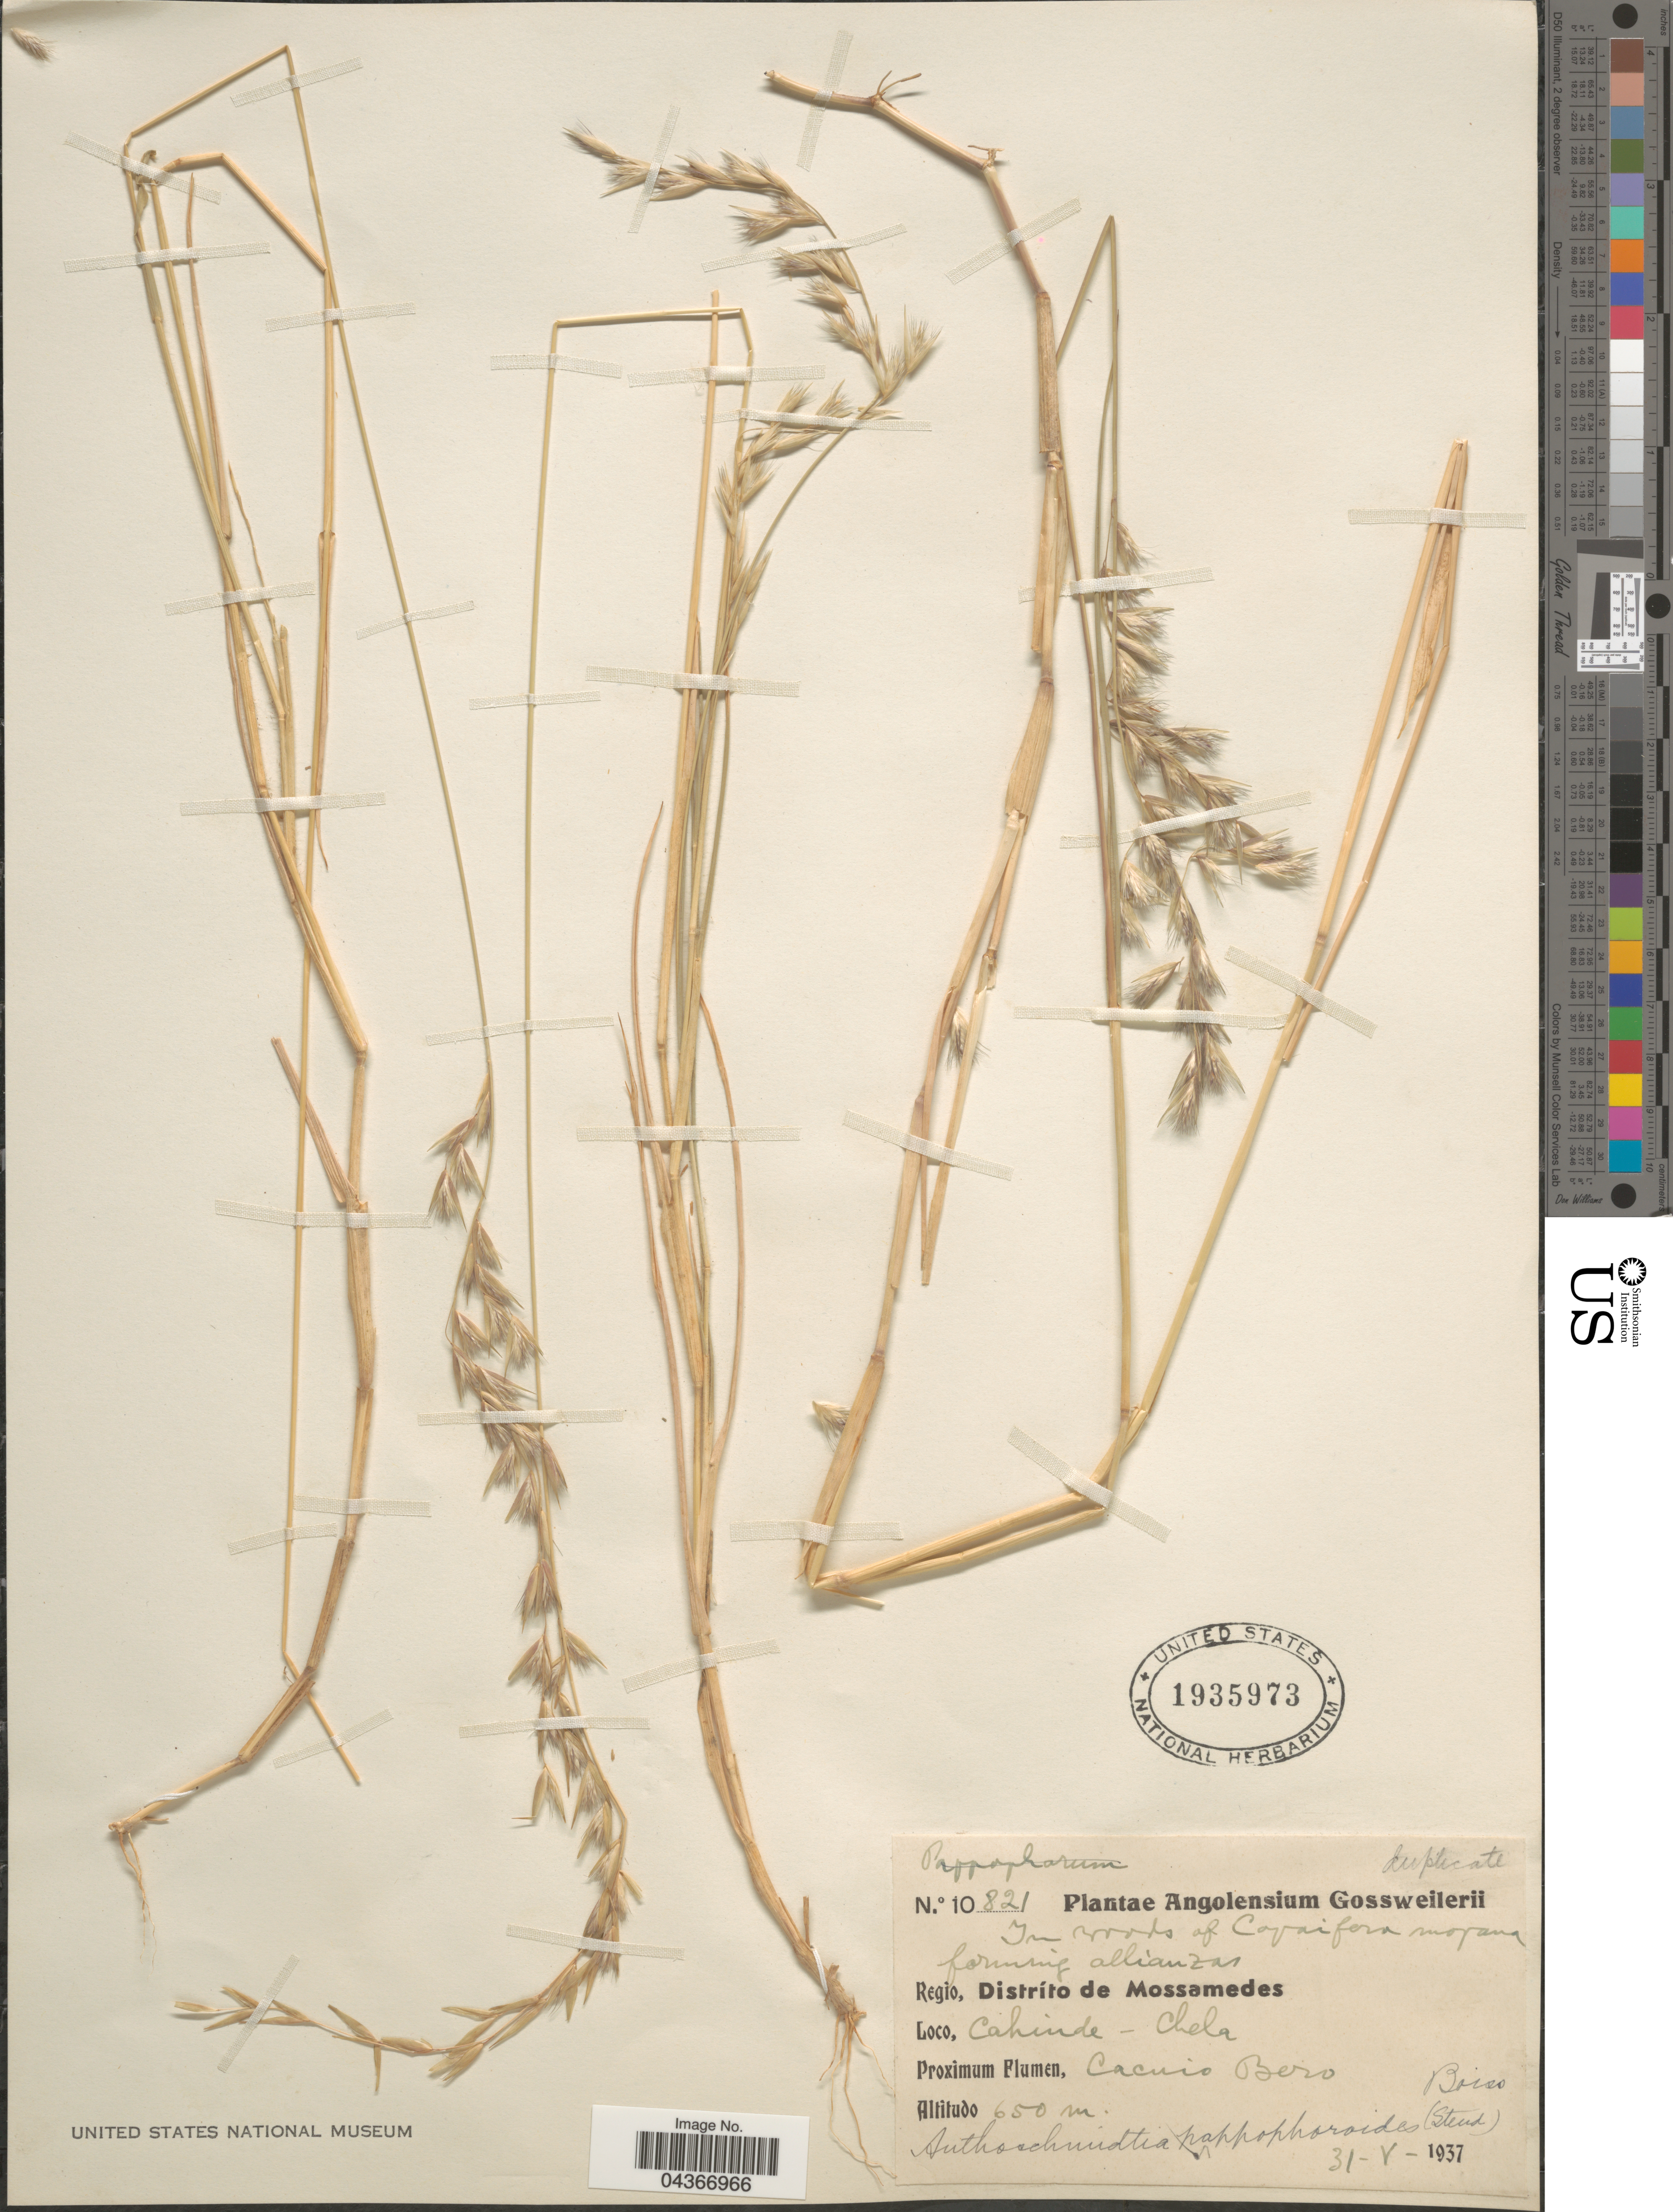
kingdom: Plantae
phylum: Tracheophyta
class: Liliopsida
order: Poales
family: Poaceae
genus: Schmidtia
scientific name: Schmidtia pappophoroides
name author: Steud. ex J.A. Schmidt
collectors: -. Gossweiler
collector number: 10821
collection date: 1937-05-31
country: Angola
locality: Regio, Distríto de Mossamedes. Cahinde - Chela. Proximum Flumen, Cacuio Bero.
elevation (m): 650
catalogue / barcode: US 1935973